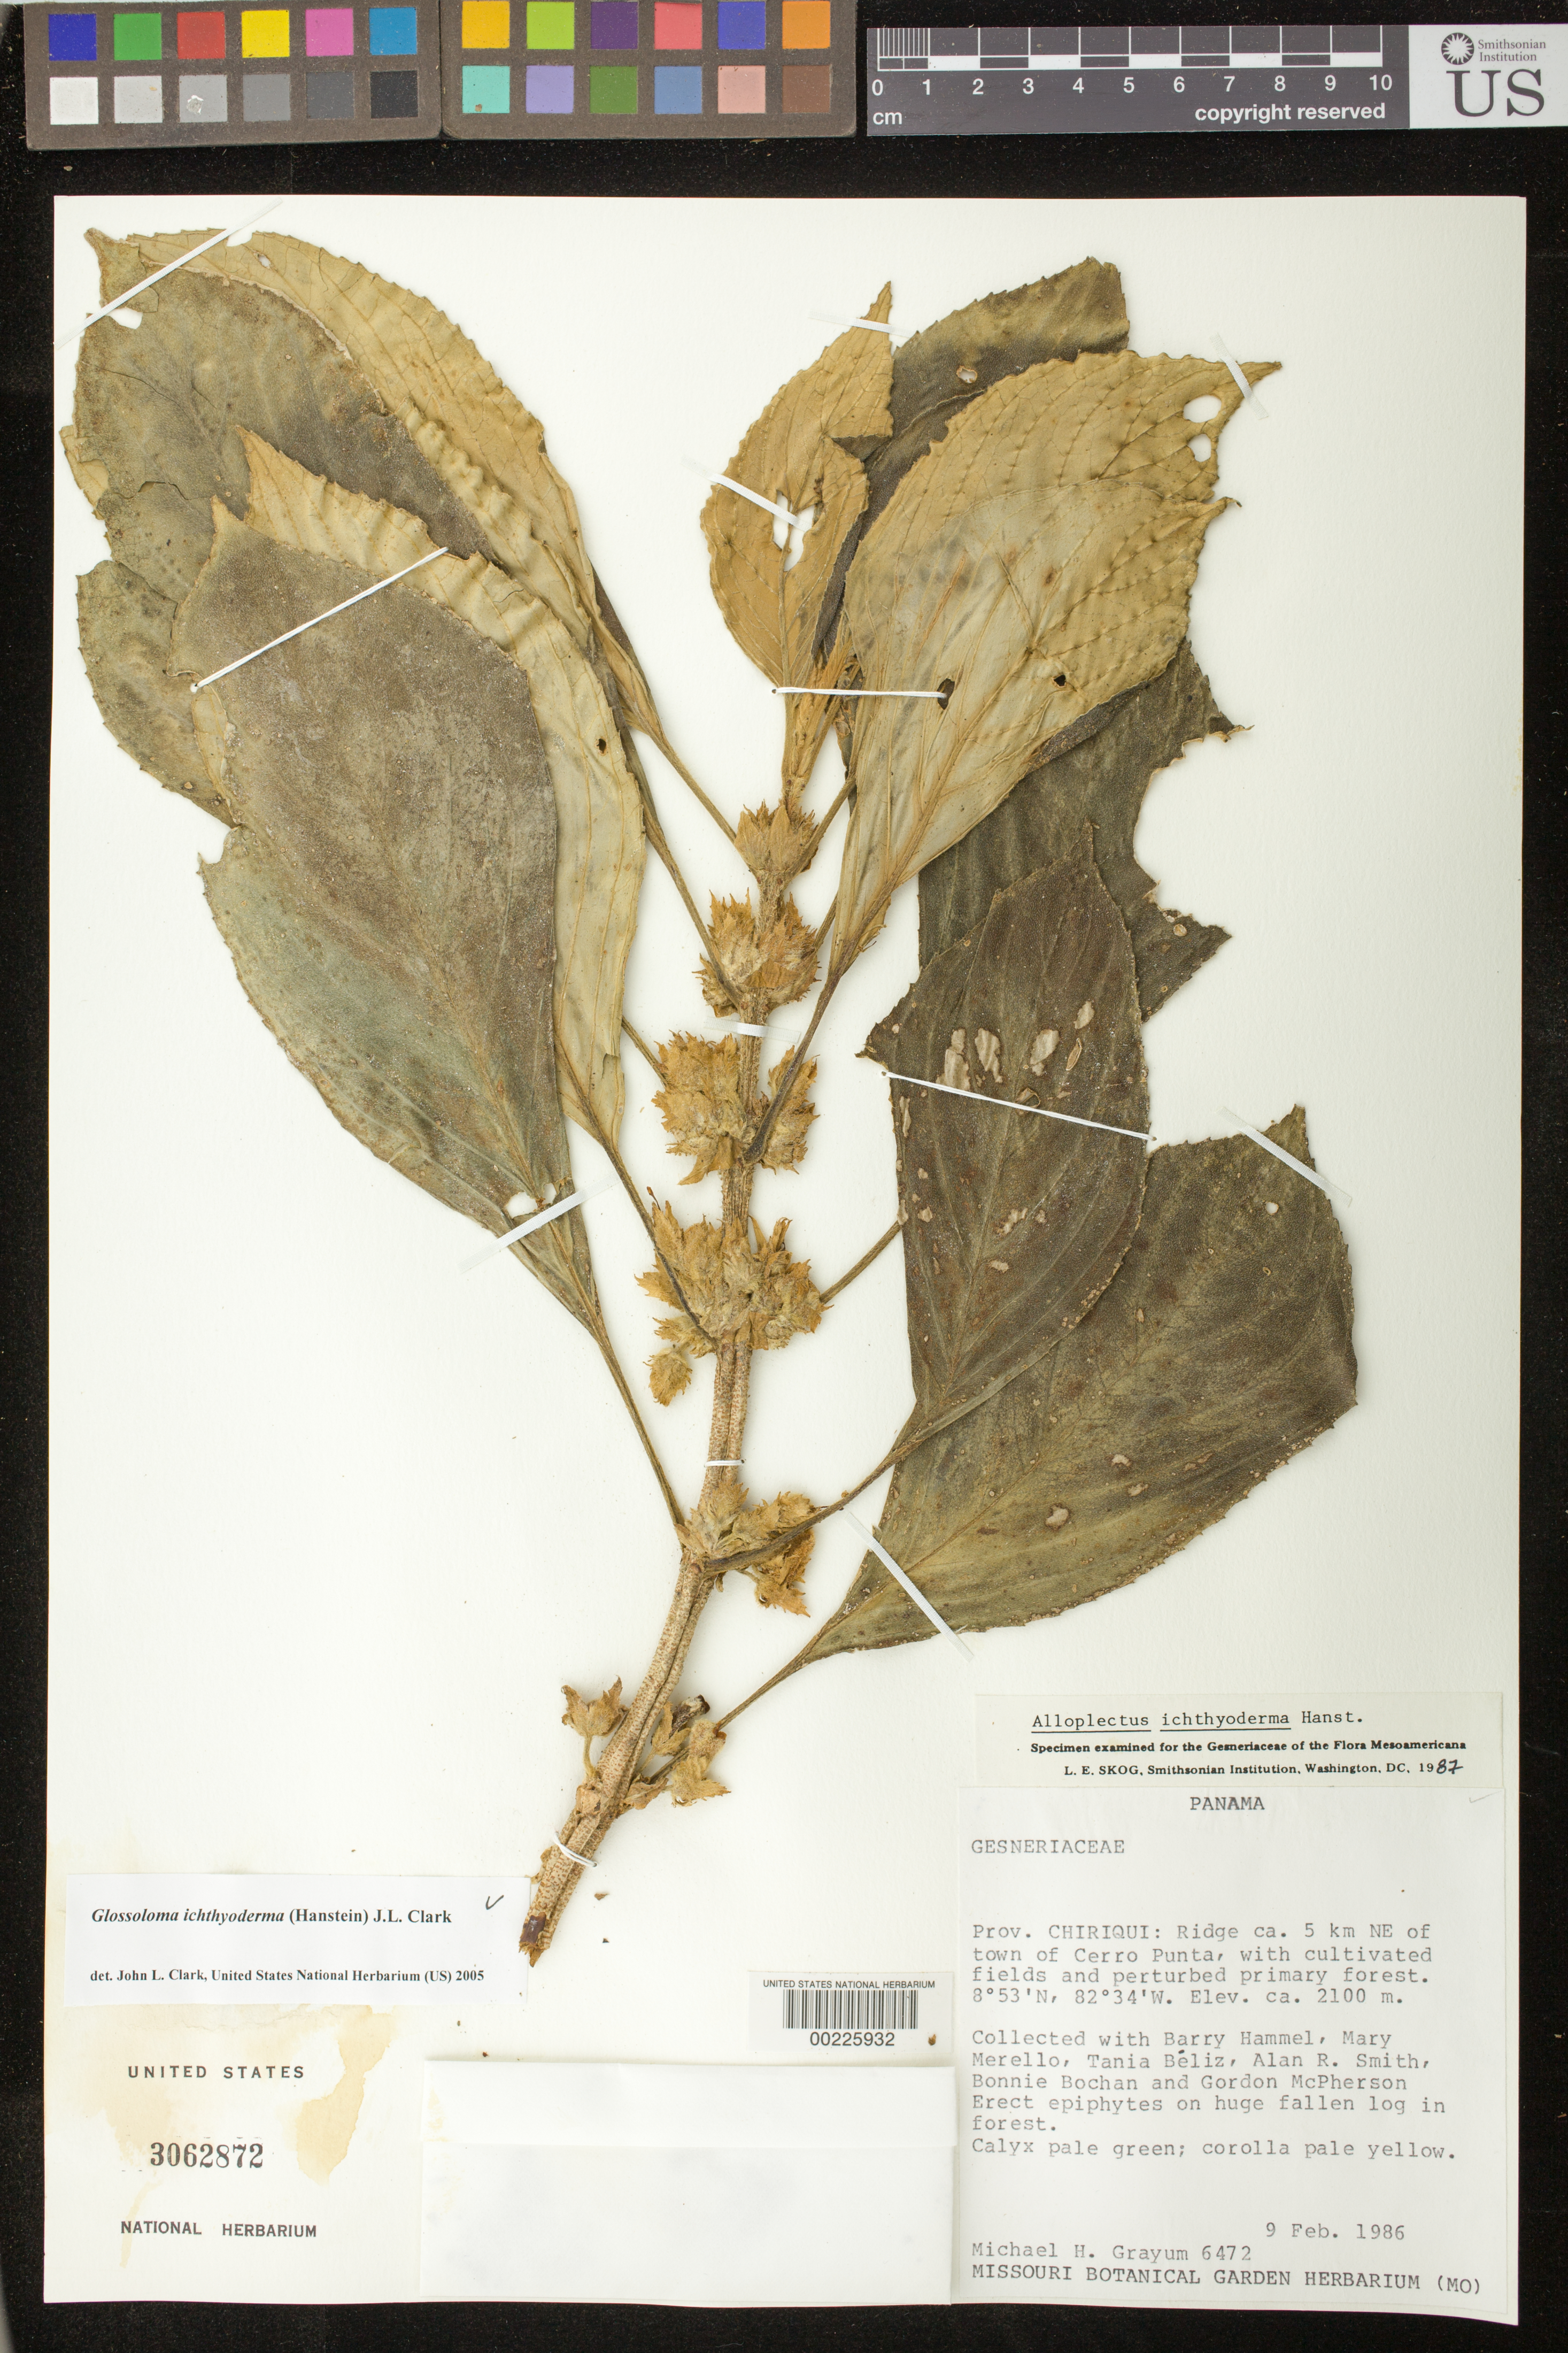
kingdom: Plantae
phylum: Tracheophyta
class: Magnoliopsida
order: Lamiales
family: Gesneriaceae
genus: Glossoloma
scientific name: Glossoloma ichthyoderma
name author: (Hanst.) J.L. Clark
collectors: M. H. Grayum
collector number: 6472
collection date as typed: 09 Feb 1986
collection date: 1986-02-09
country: Panama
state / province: Chiriquí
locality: Ridge about 5 km NE of town of Cerro Punta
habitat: Cultivated fields and perturbed primary forest; on huge fallen log in forest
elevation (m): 2100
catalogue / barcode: US 3062872